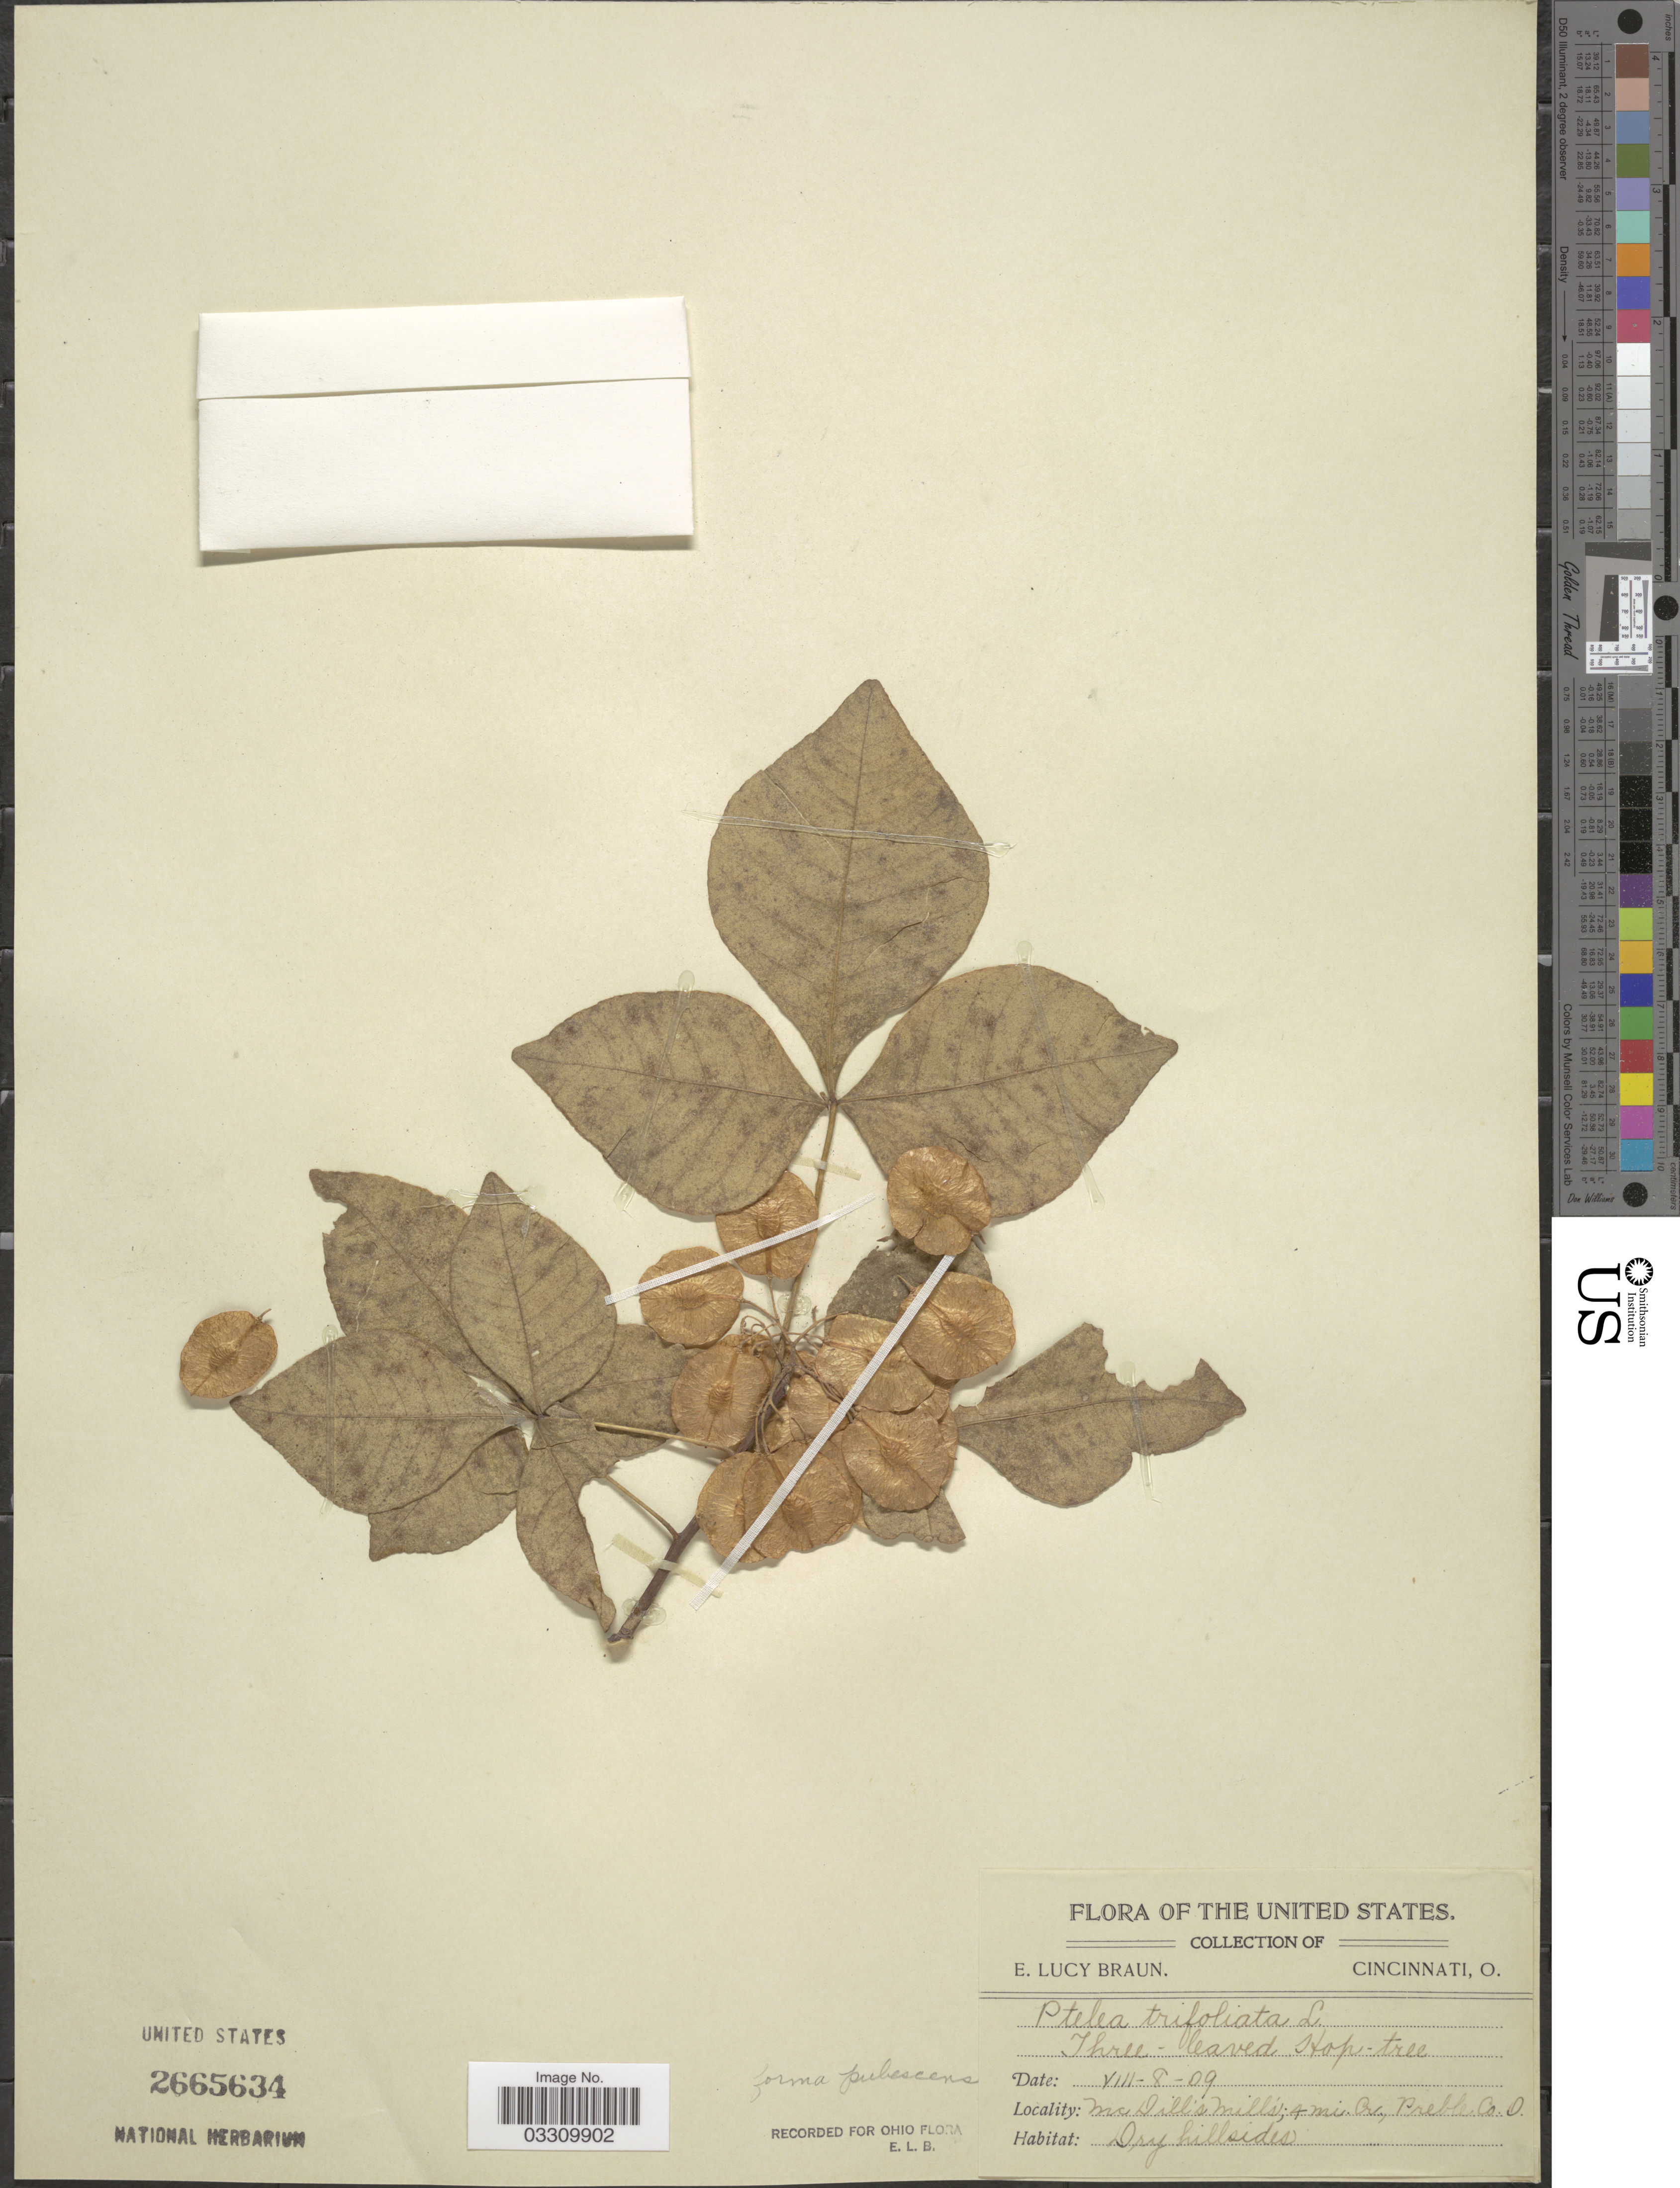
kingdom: Plantae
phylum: Tracheophyta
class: Magnoliopsida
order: Sapindales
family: Rutaceae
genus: Ptelea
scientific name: Ptelea trifoliata var. trifoliata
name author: L.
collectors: E. L. Braun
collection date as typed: Transcribed d/m/y: 8/8/9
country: United States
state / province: Ohio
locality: McDill's Mill's; 4 mi. Cr, Preble Co.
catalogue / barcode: US 2665634